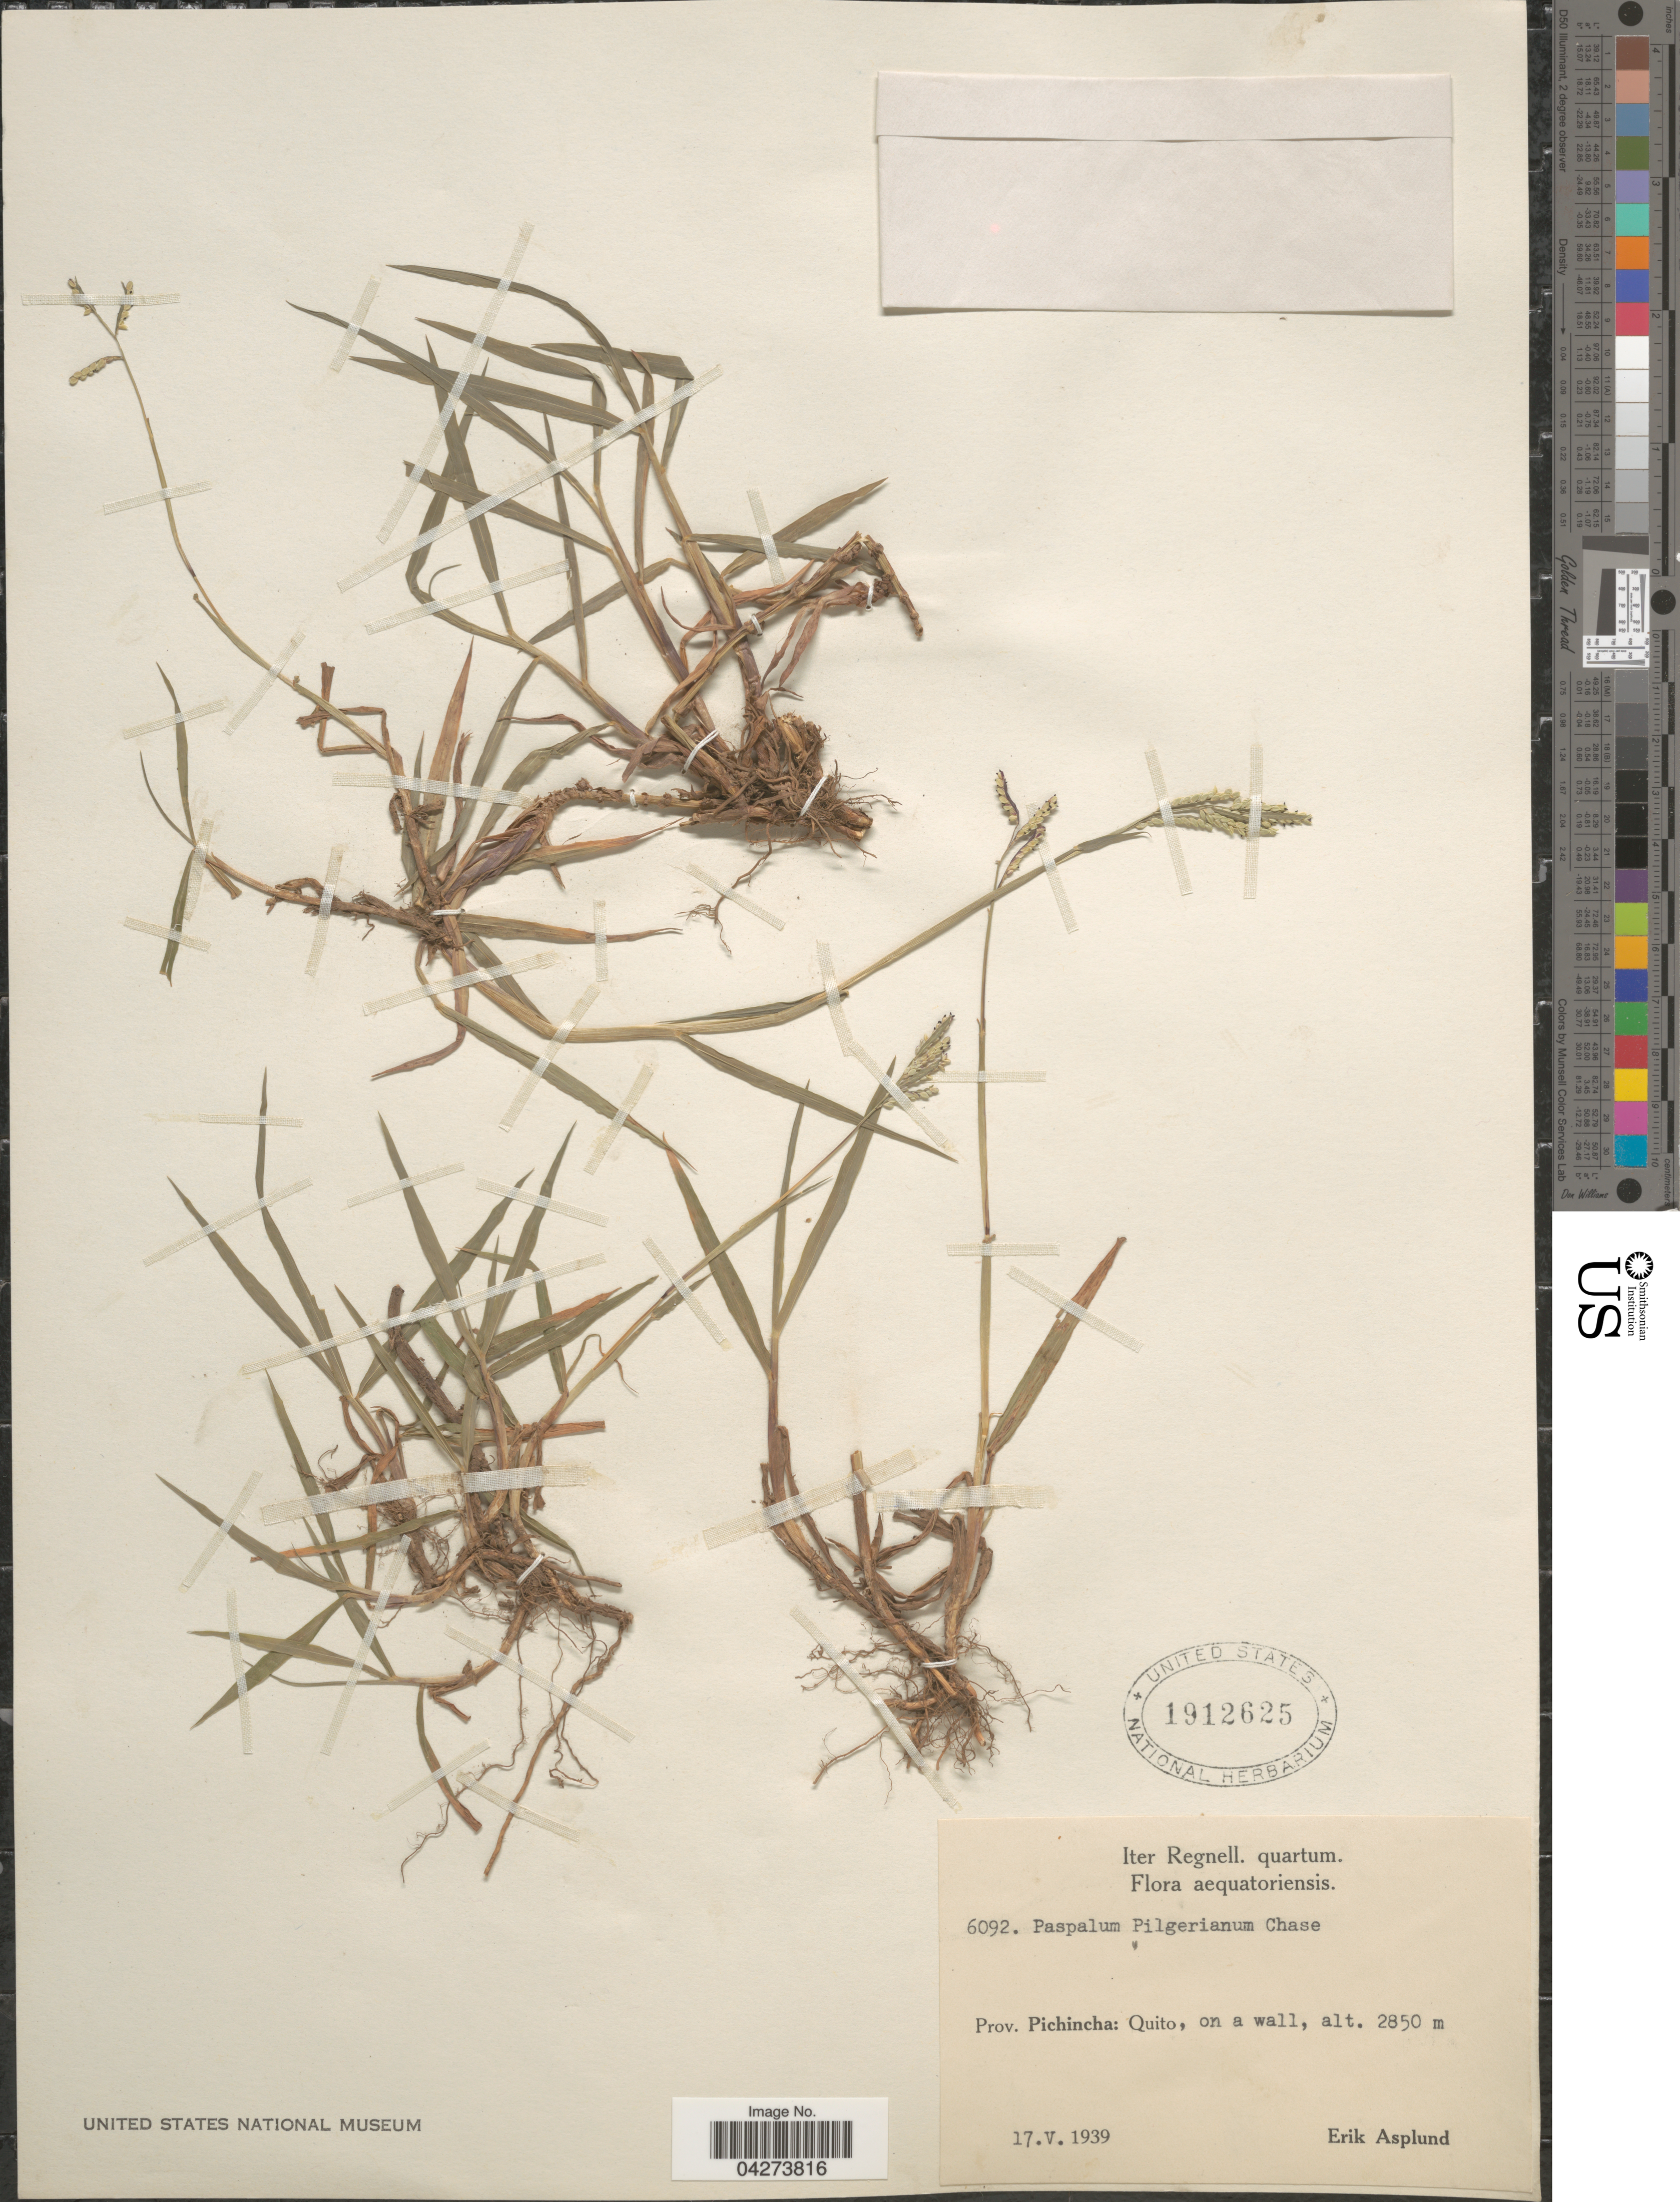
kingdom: Plantae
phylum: Tracheophyta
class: Liliopsida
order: Poales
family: Poaceae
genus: Paspalum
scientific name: Paspalum pilgerianum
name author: Chase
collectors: E. Asplund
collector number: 6092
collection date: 1939-05-17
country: Ecuador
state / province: Pichincha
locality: Iter Regnell. quartum. Prov. Pichincha: Quito.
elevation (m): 2850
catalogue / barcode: US 1912625